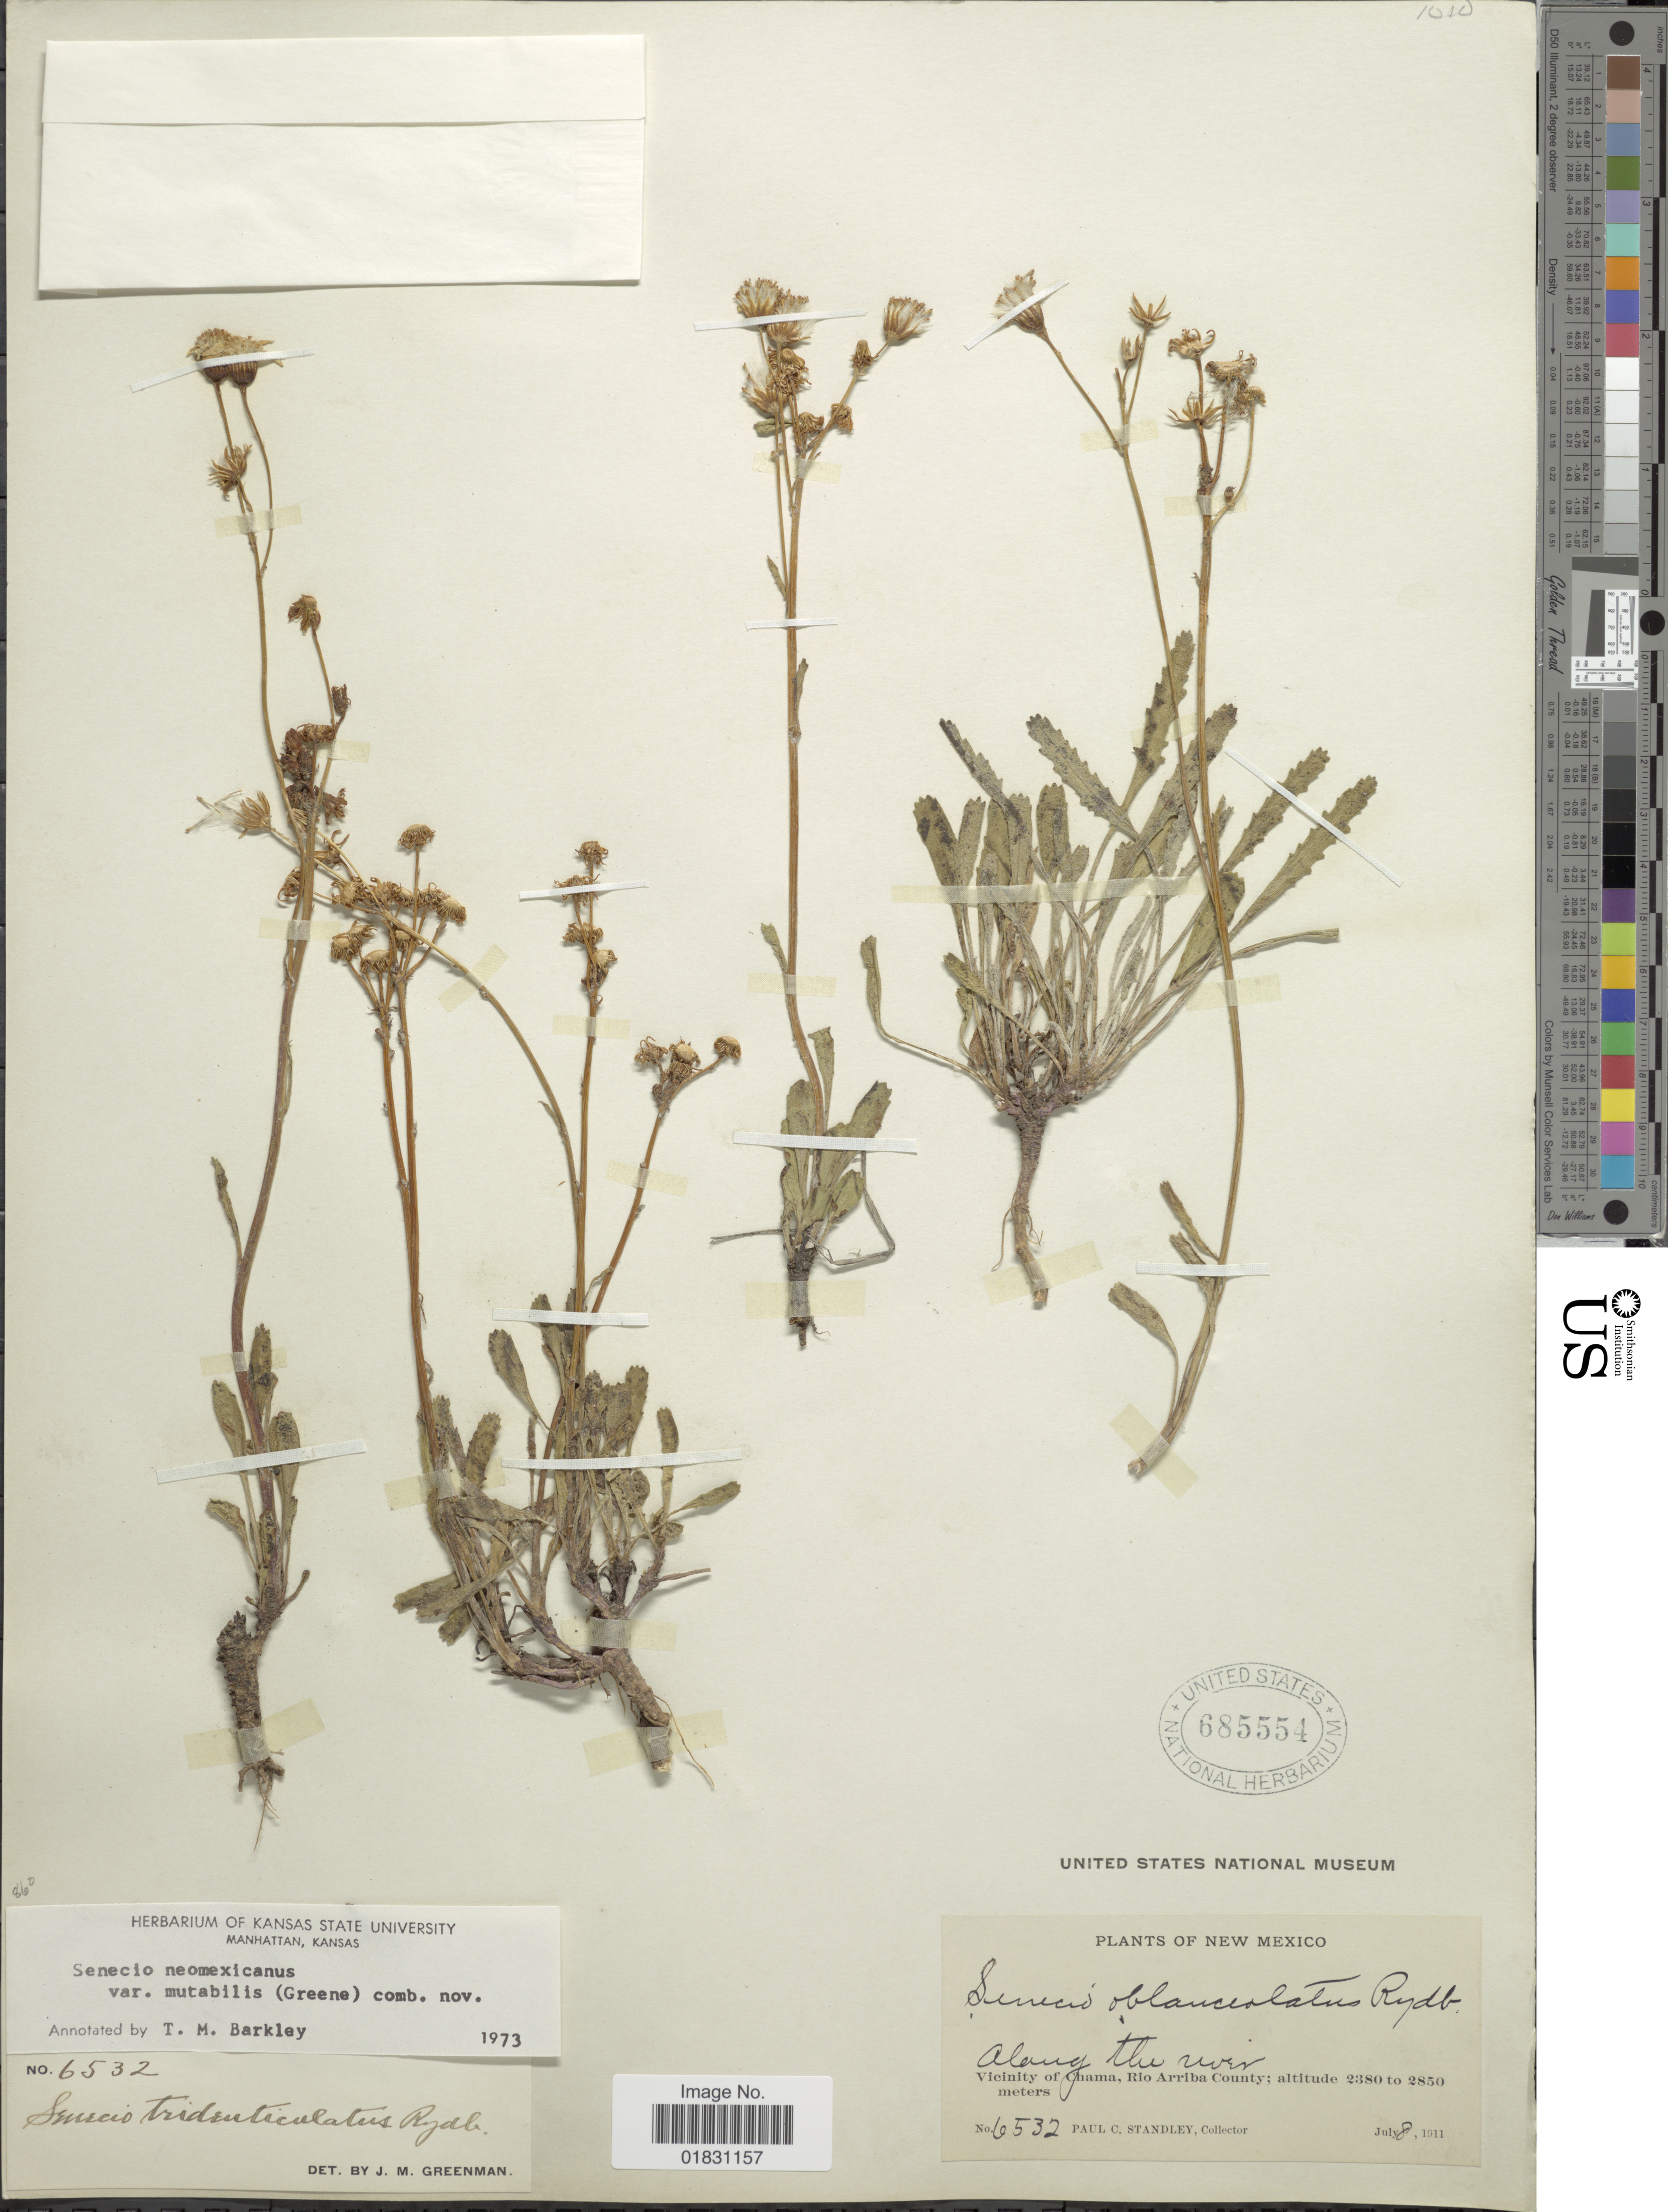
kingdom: Plantae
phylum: Tracheophyta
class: Magnoliopsida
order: Asterales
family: Asteraceae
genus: Packera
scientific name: Packera neomexicana var. mutabilis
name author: (Greene) W.A. Weber & Á. Löve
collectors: P. C. Standley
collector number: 6532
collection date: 1911-07-08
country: United States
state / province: New Mexico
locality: Along the river, Vicinity of Chama, Rio Arriba County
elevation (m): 2380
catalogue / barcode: US 685554